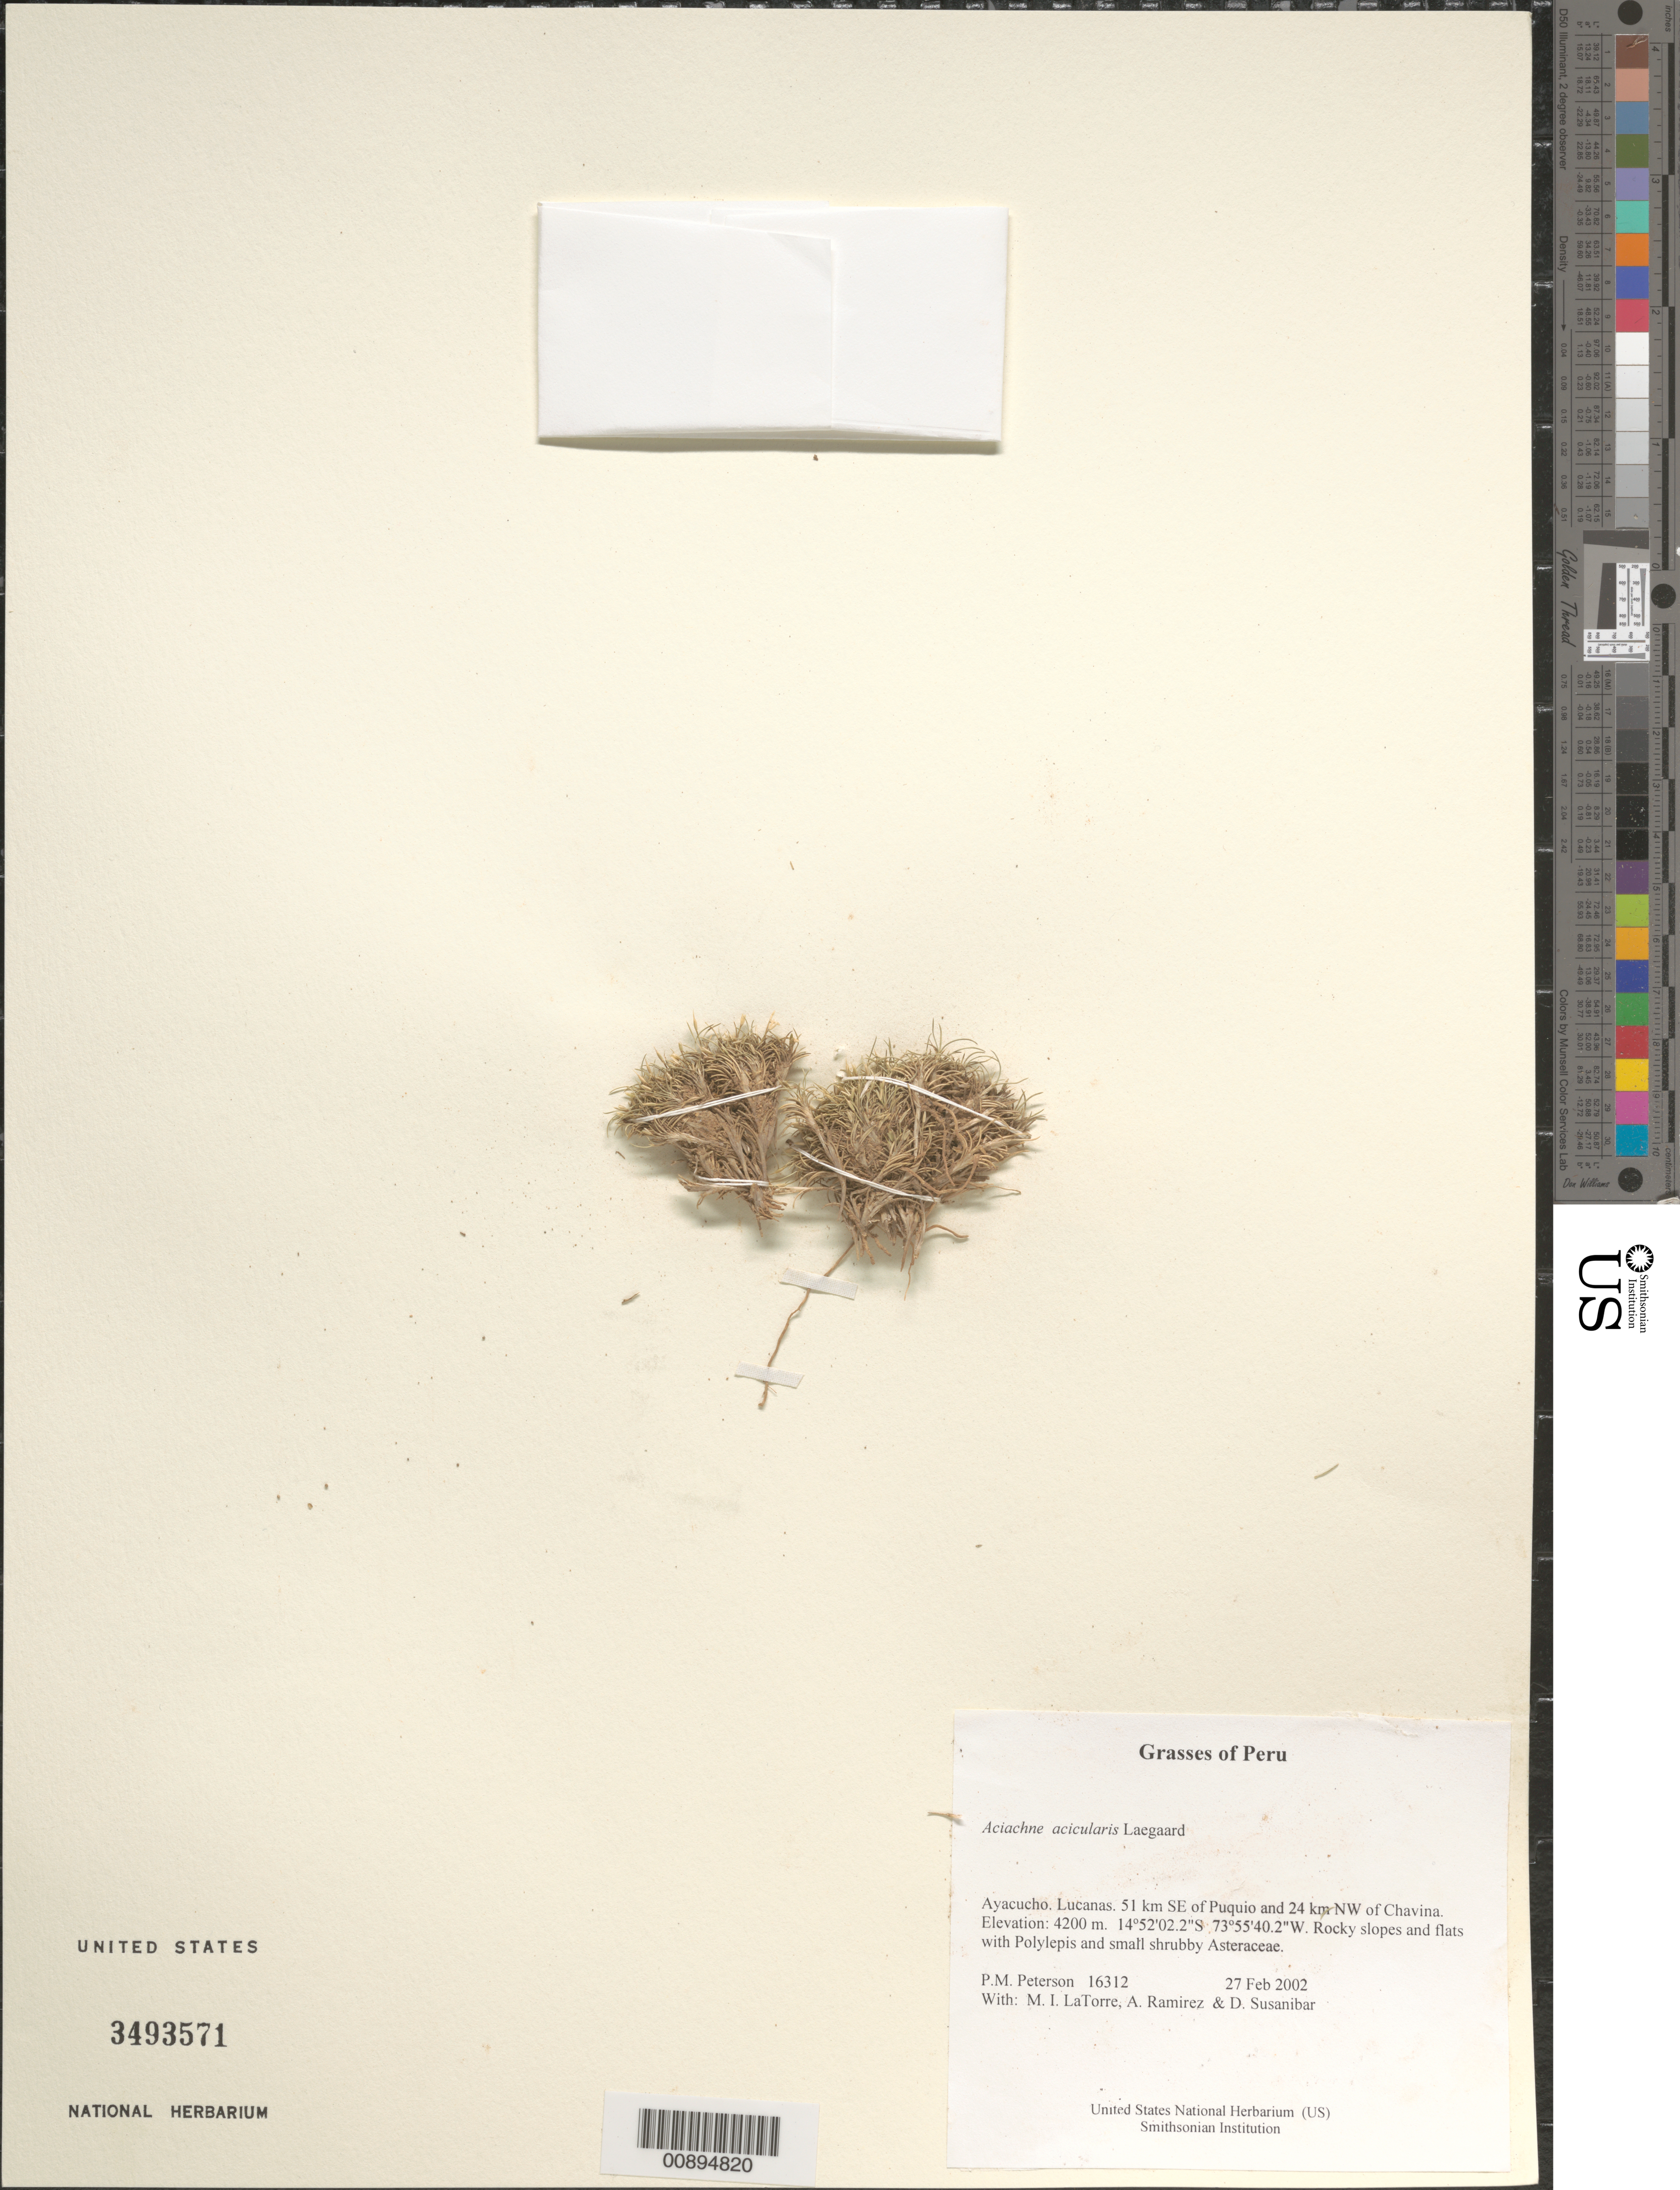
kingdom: Plantae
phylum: Tracheophyta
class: Liliopsida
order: Poales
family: Poaceae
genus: Aciachne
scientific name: Aciachne acicularis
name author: Lægaard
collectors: P. M. Peterson, M. I. La Torre, A. Ramírez & D. Susanibar Cruz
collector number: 16312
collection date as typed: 27 Feb 2002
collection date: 2002-02-27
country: Peru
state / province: Ayacucho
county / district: Lucanas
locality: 51 km SE of Puquio and 24 km NW of Chavina.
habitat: Rocky slopes and flats with ~Polylepis~ and small shruby Asteraceae.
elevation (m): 4200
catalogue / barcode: US 3493571